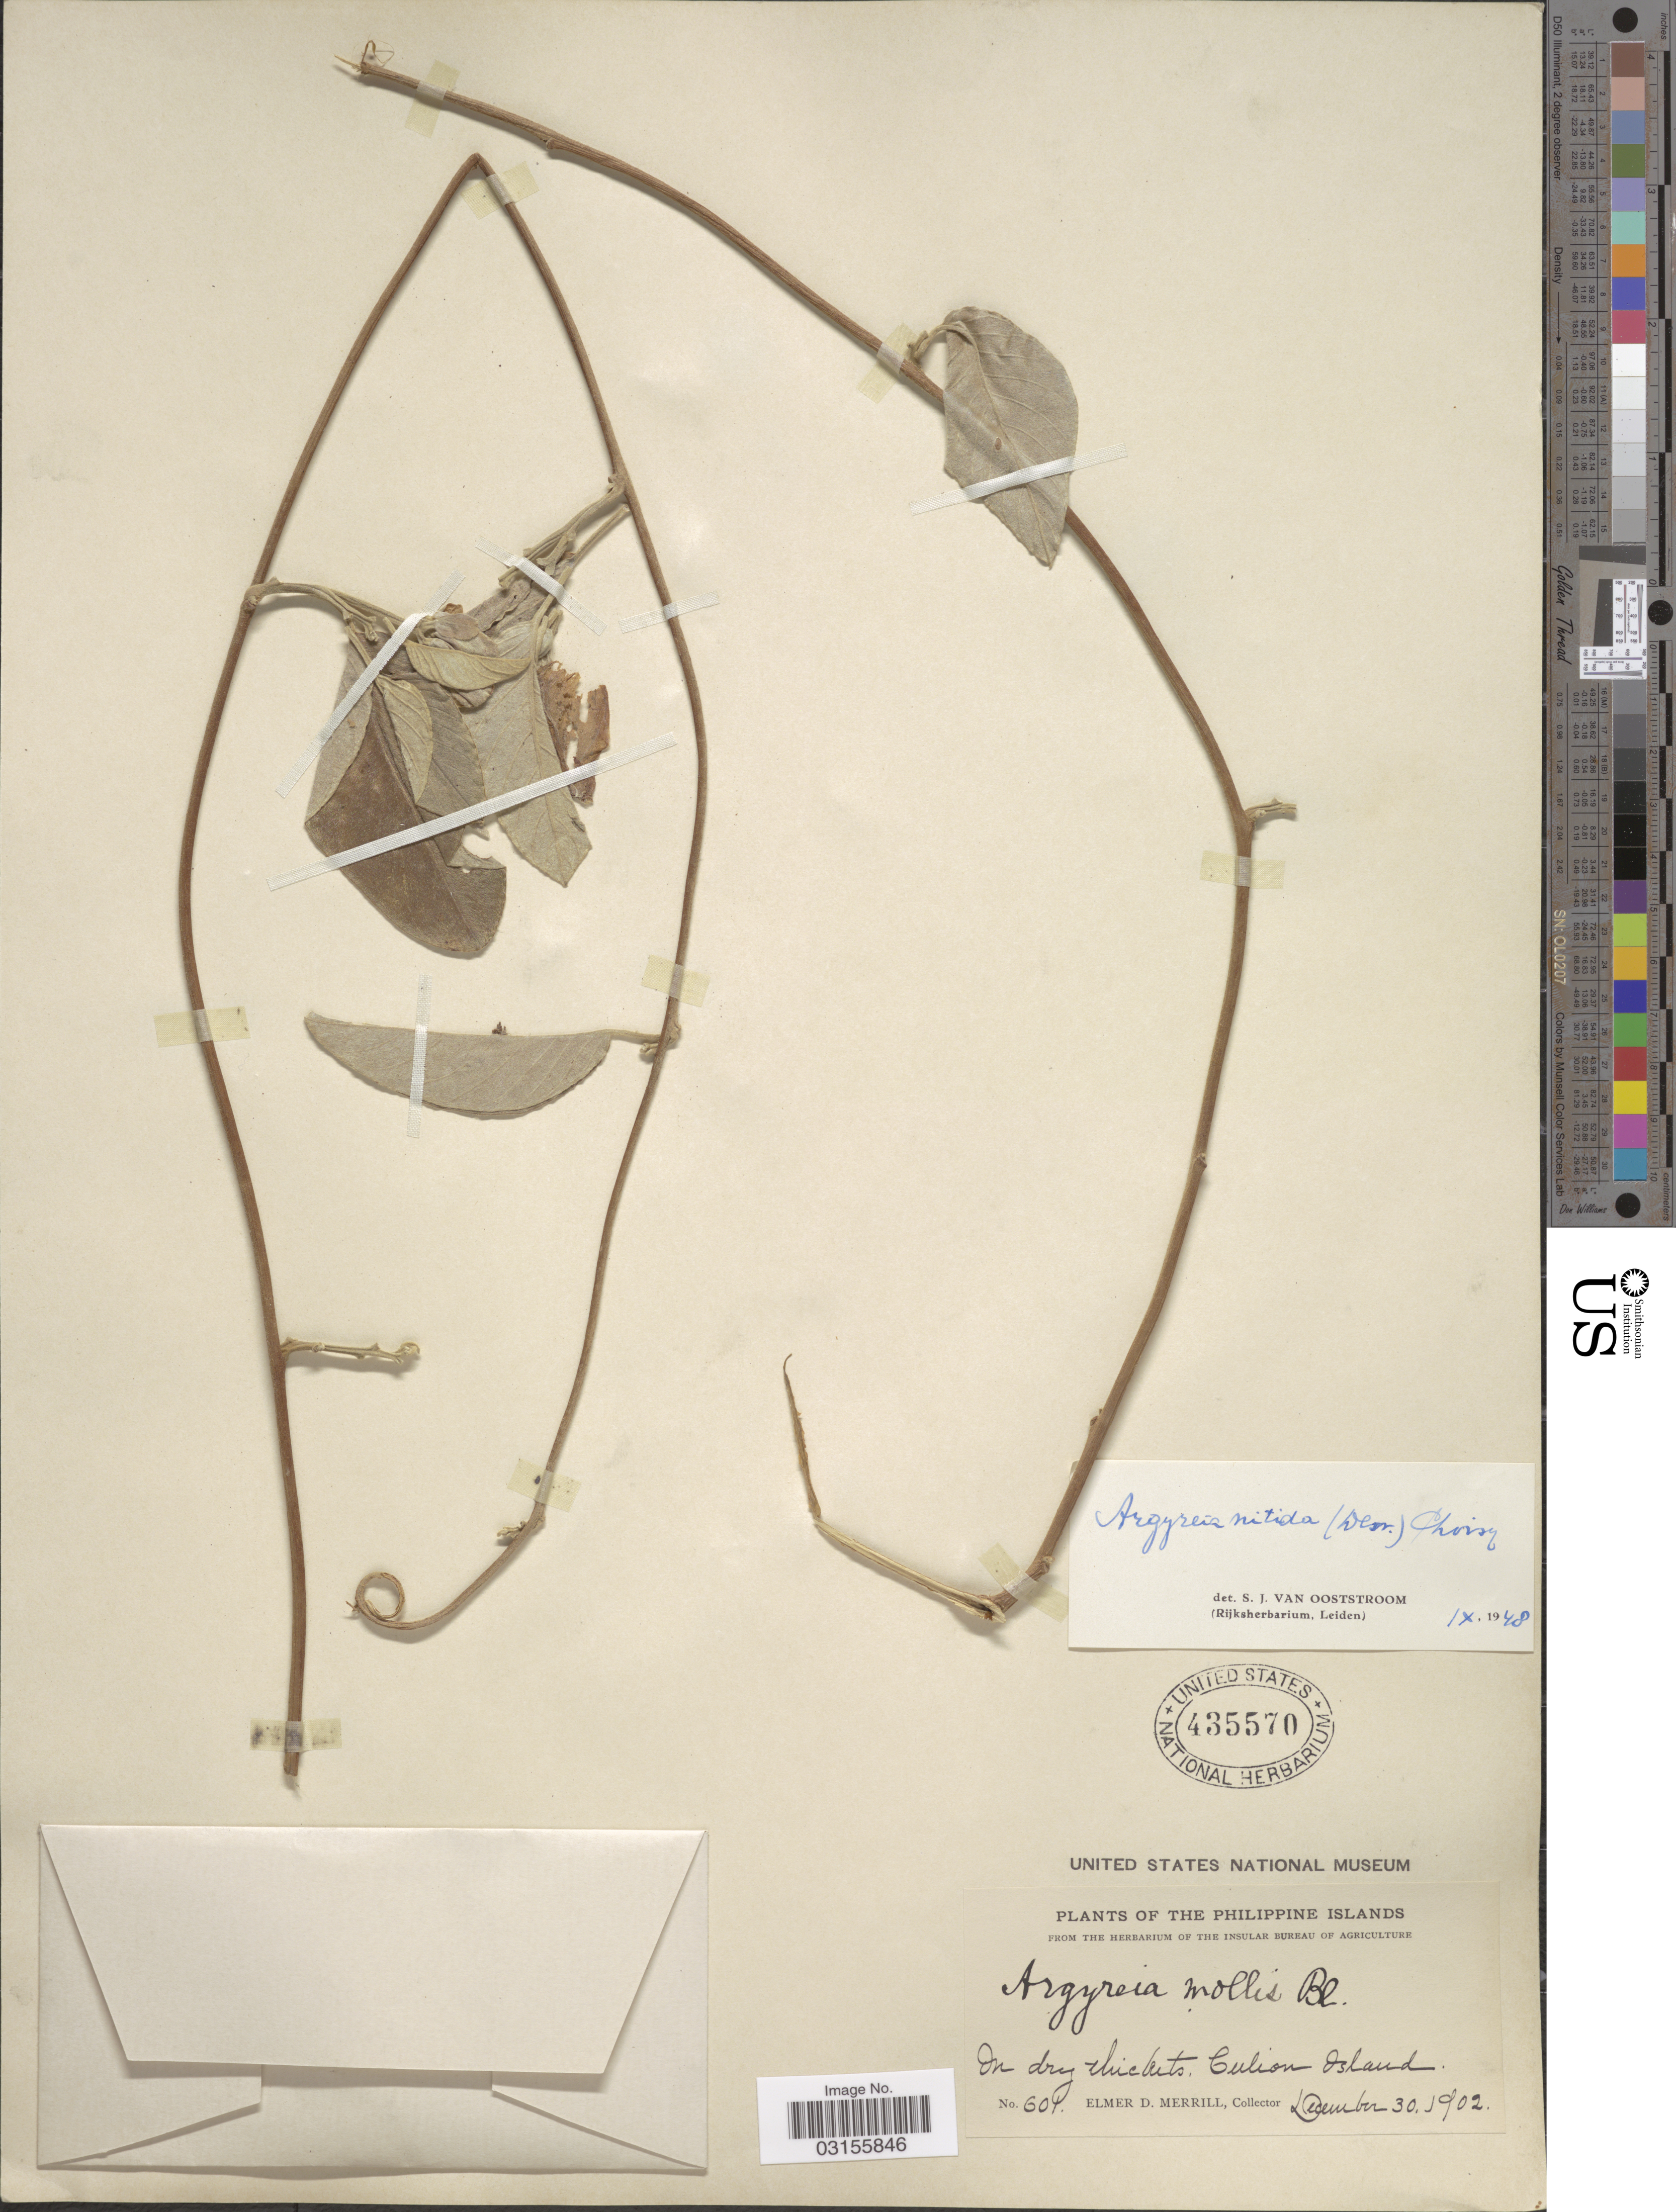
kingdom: Plantae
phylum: Tracheophyta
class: Magnoliopsida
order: Solanales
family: Convolvulaceae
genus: Argyreia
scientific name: Argyreia nitida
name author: (Desr.) Choisy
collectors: E. D. Merrill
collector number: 601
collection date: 1902-12-30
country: Philippines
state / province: Mimaropa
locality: Culion Island.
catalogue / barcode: US 435570